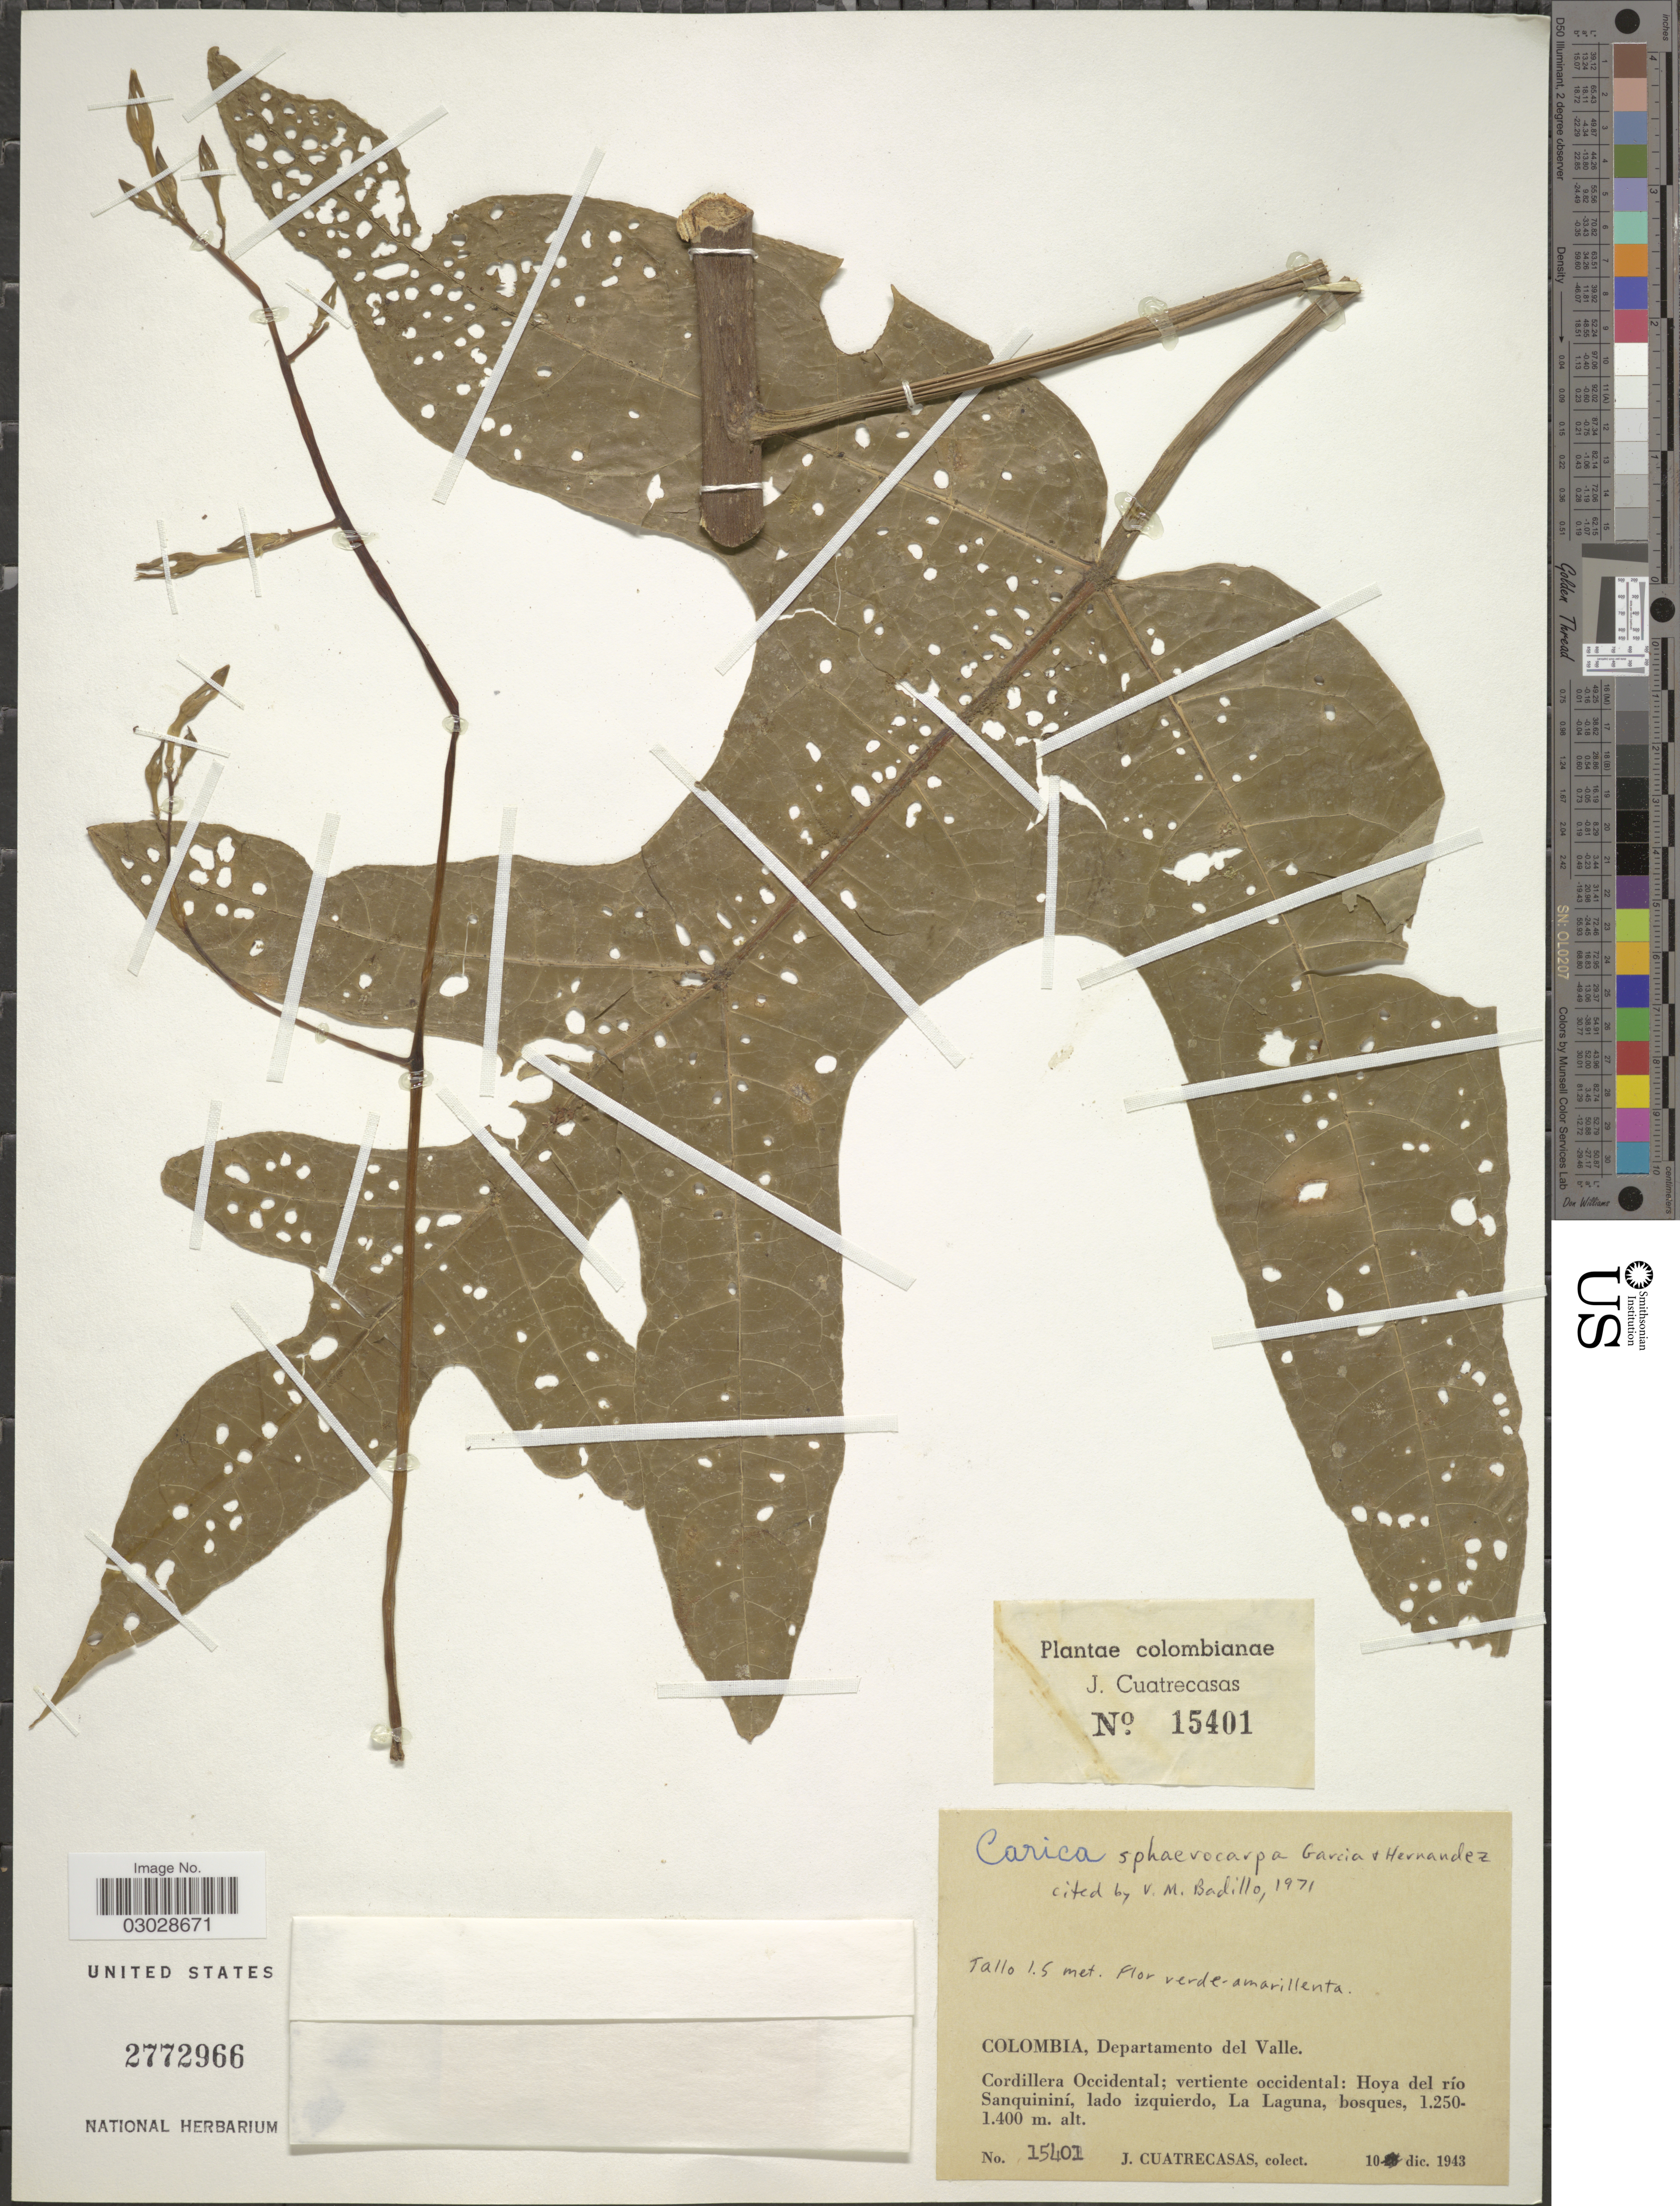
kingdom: Plantae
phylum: Tracheophyta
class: Magnoliopsida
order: Brassicales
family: Caricaceae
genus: Vasconcellea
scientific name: Vasconcellea sphaerocarpa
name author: (García-Barr. & Hern. Cam.) V.M. Badillo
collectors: J. Cuatrecasas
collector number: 15401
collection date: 1943-12-10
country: Colombia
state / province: Valle del Cauca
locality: Departamento del Valle. Cordillera Occidental; vertiente occidental: Hoya del río Sanquininí, lado izquierdo, La Laguna, bosques.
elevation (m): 1250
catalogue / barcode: US 2772966